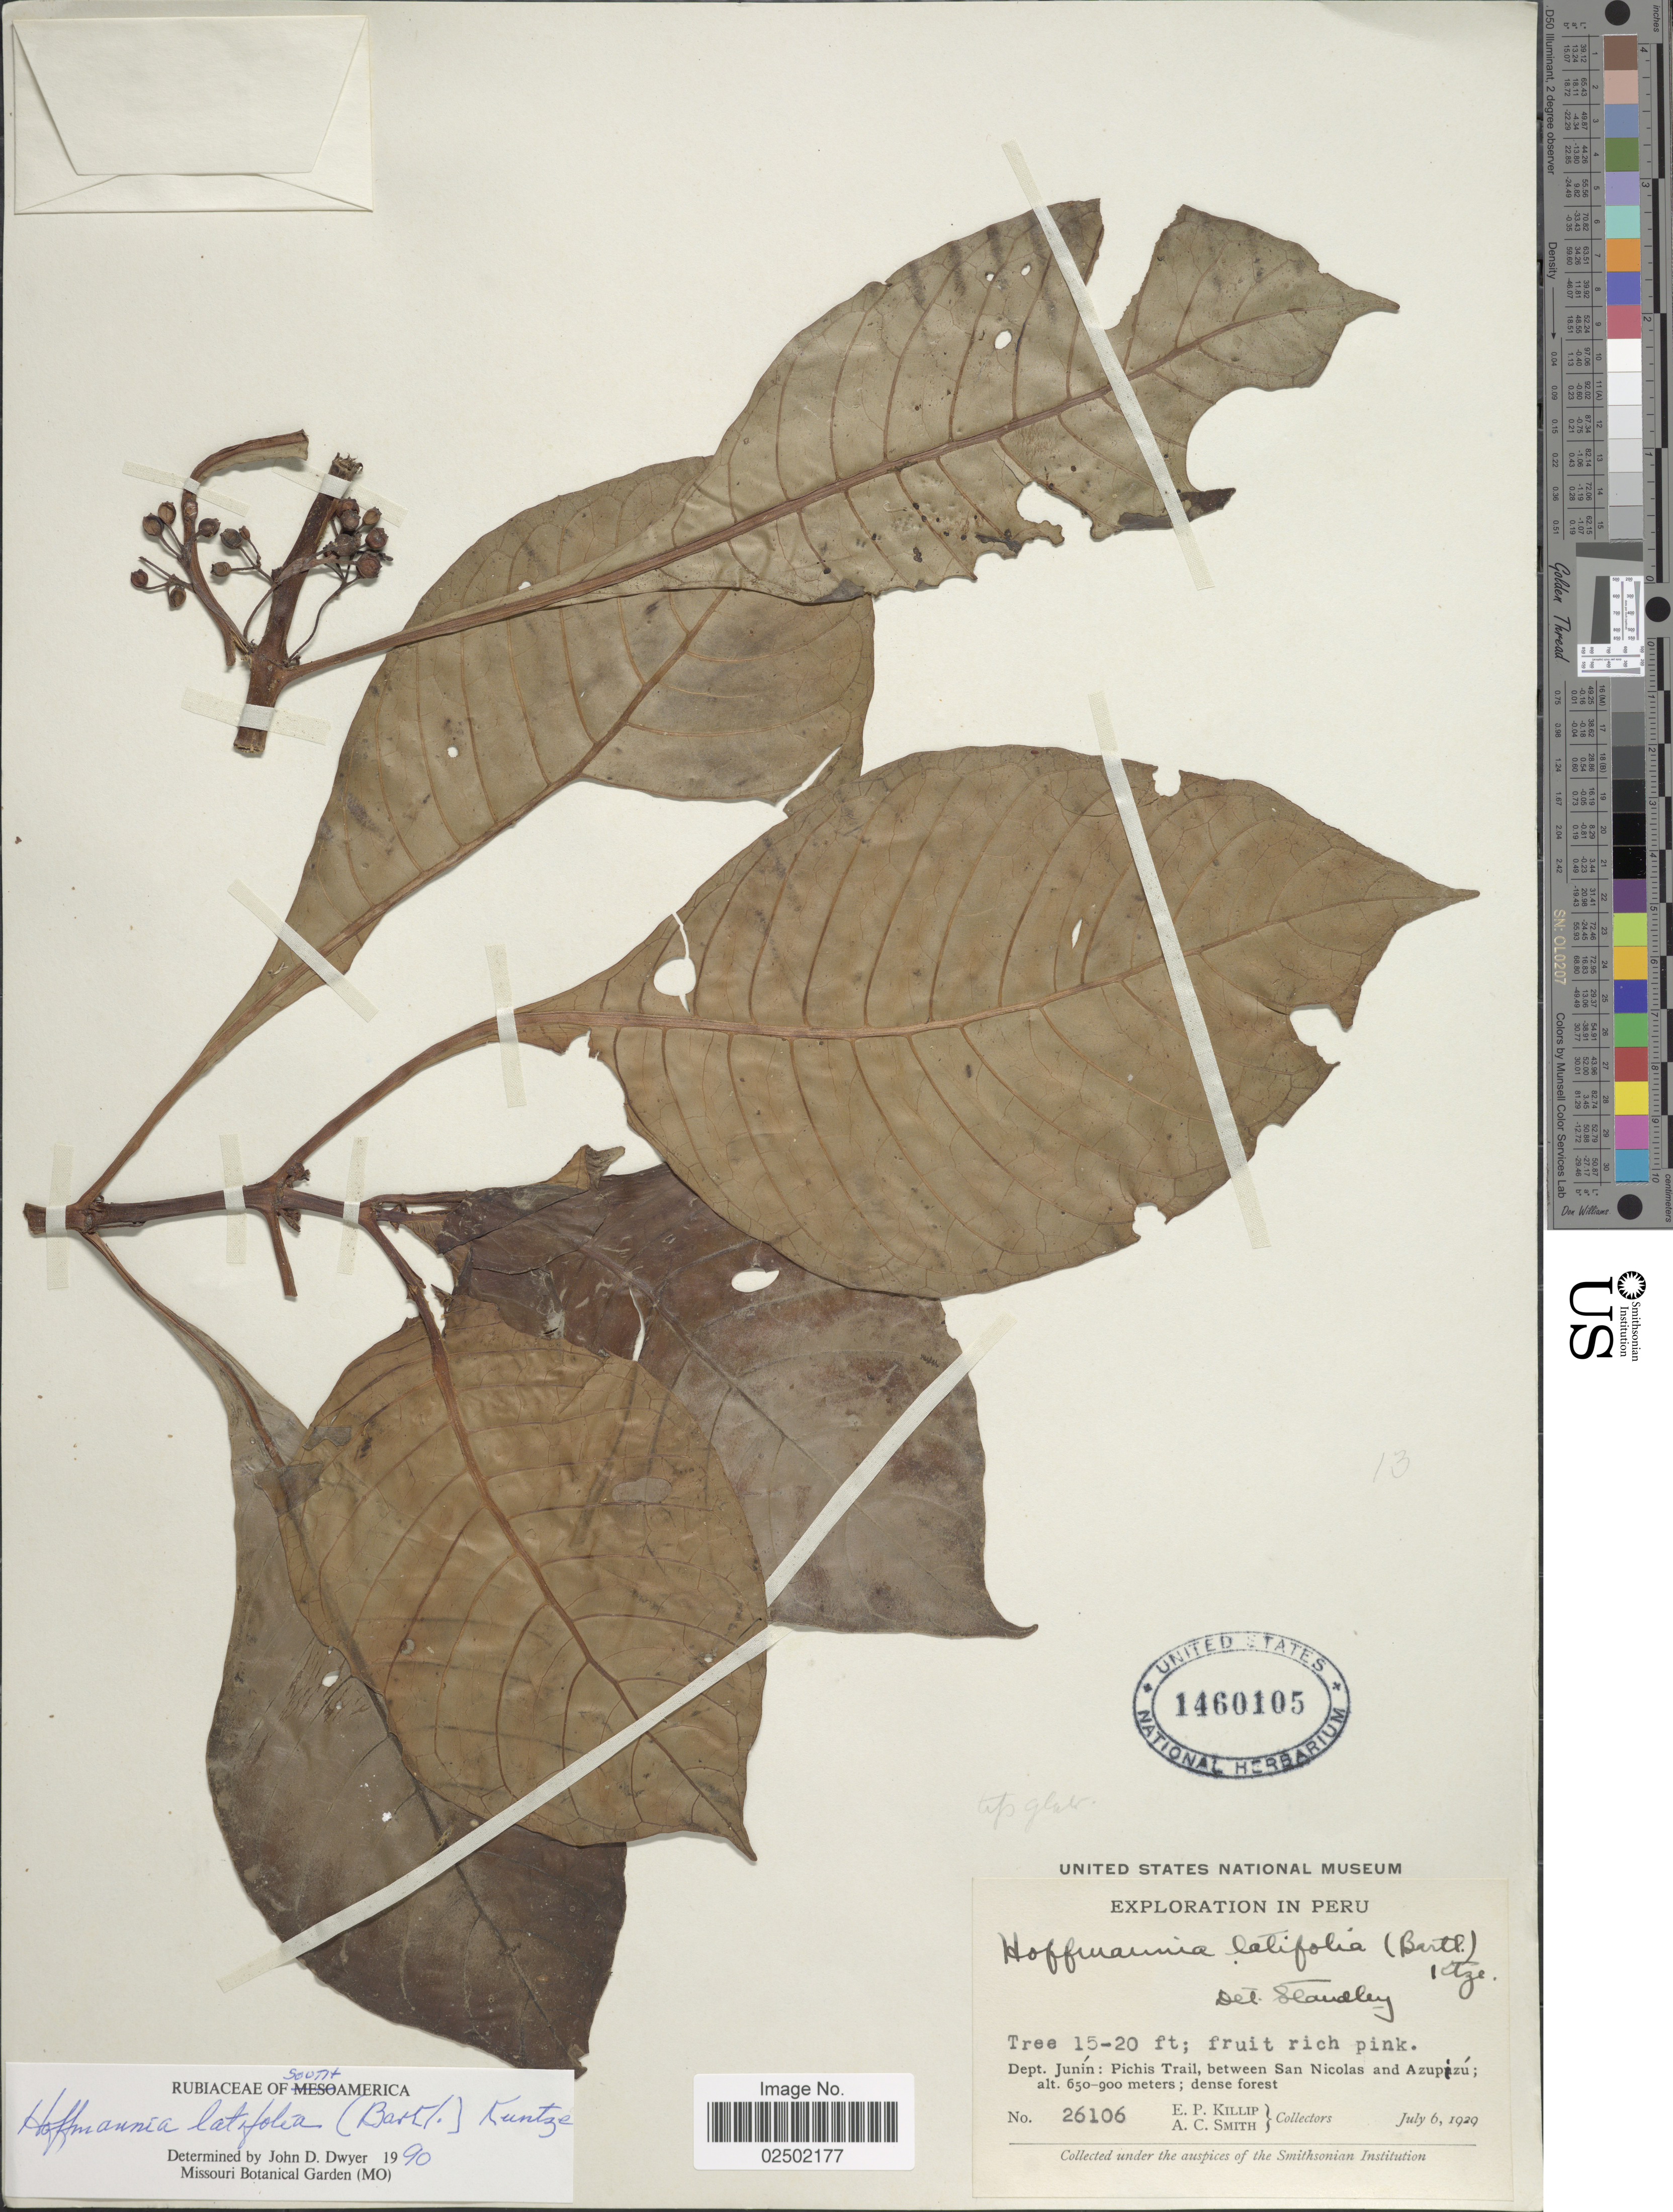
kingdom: Plantae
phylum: Tracheophyta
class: Magnoliopsida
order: Gentianales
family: Rubiaceae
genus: Hoffmannia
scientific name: Hoffmannia latifolia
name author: (Bartl.) Kuntze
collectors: E. P. Killip & A. C. Smith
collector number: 26106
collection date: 1929-07-06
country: Peru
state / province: Junín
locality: Dept. Junin: Pichis Trail, between San Nicolas and Azupizu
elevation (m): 650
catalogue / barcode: US 1460105